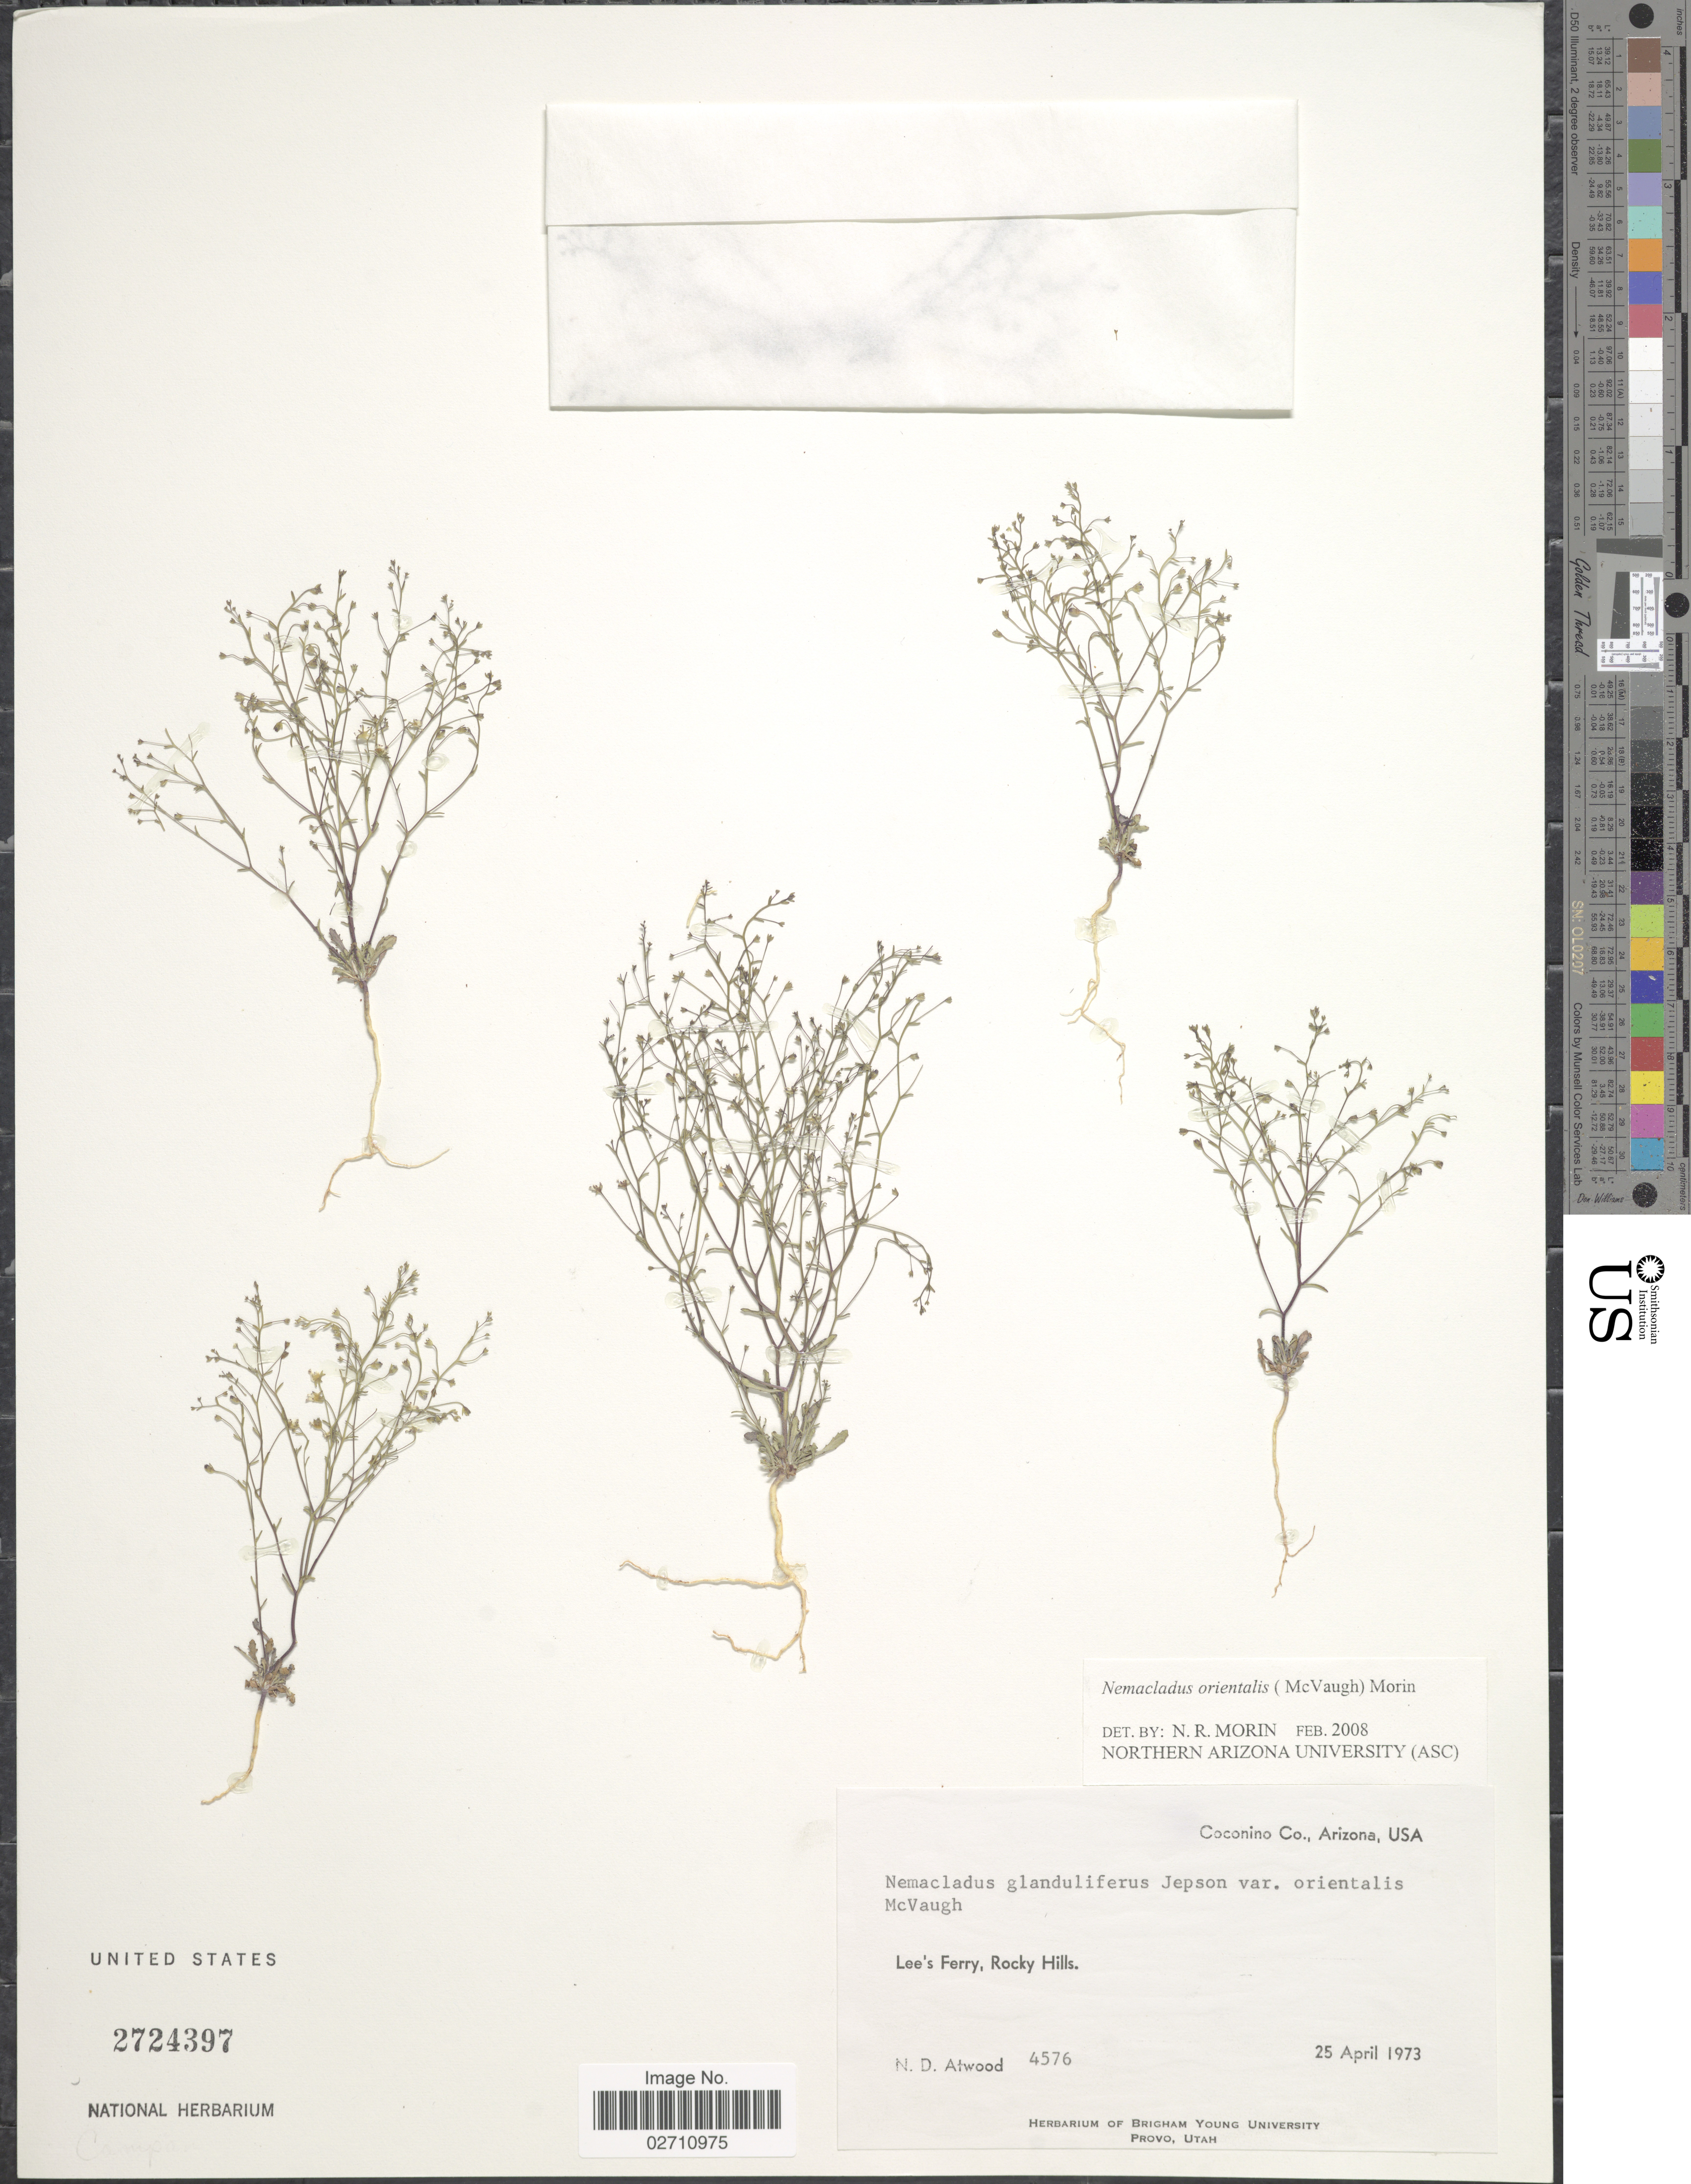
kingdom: Plantae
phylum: Tracheophyta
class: Magnoliopsida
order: Asterales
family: Campanulaceae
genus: Nemacladus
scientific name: Nemacladus orientalis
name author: (McVaugh) Morin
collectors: N. Atwood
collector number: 4576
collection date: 1973-04-25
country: United States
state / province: Arizona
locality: Coconino Co., Arizona, Lee's Ferry, Rocky Hills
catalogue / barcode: US 2724397